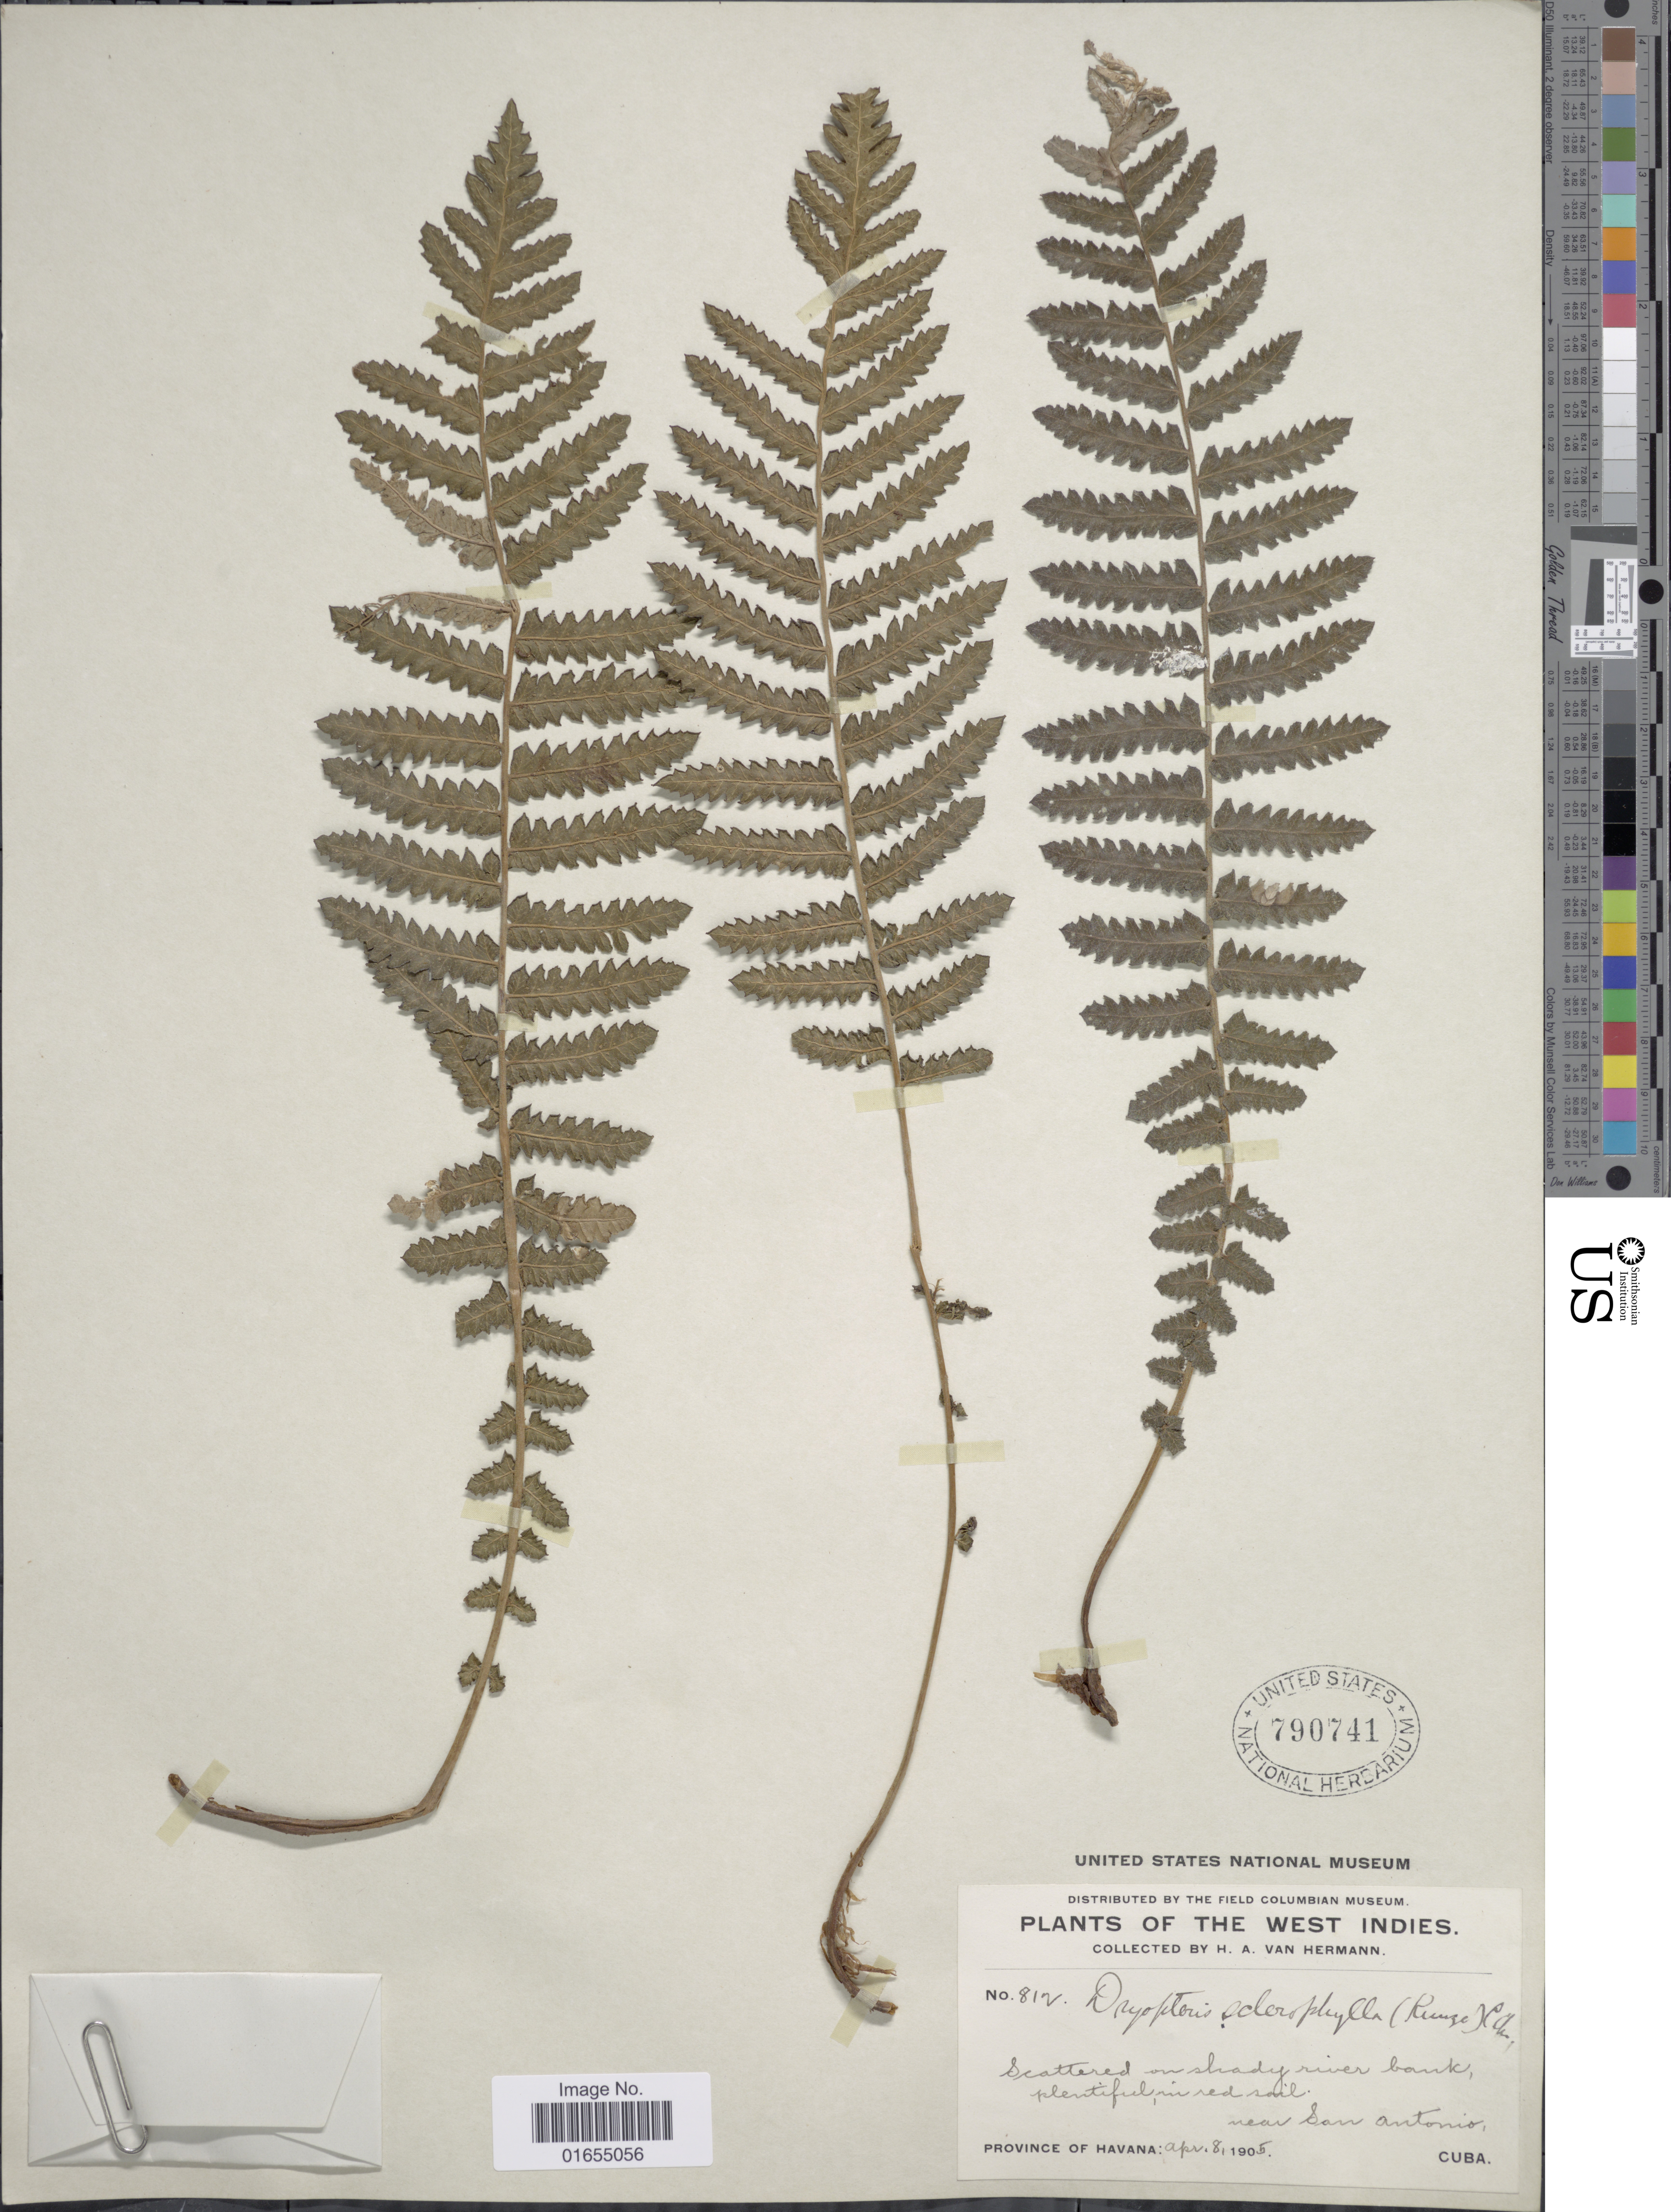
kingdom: Plantae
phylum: Tracheophyta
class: Polypodiopsida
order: Polypodiales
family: Thelypteridaceae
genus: Goniopteris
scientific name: Goniopteris sclerophylla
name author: (Poepp.) C.V. Morton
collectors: H. A. Van Hermann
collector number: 815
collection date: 1905-04-08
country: Cuba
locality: Province Havana, near San Antonio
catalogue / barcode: US 790741